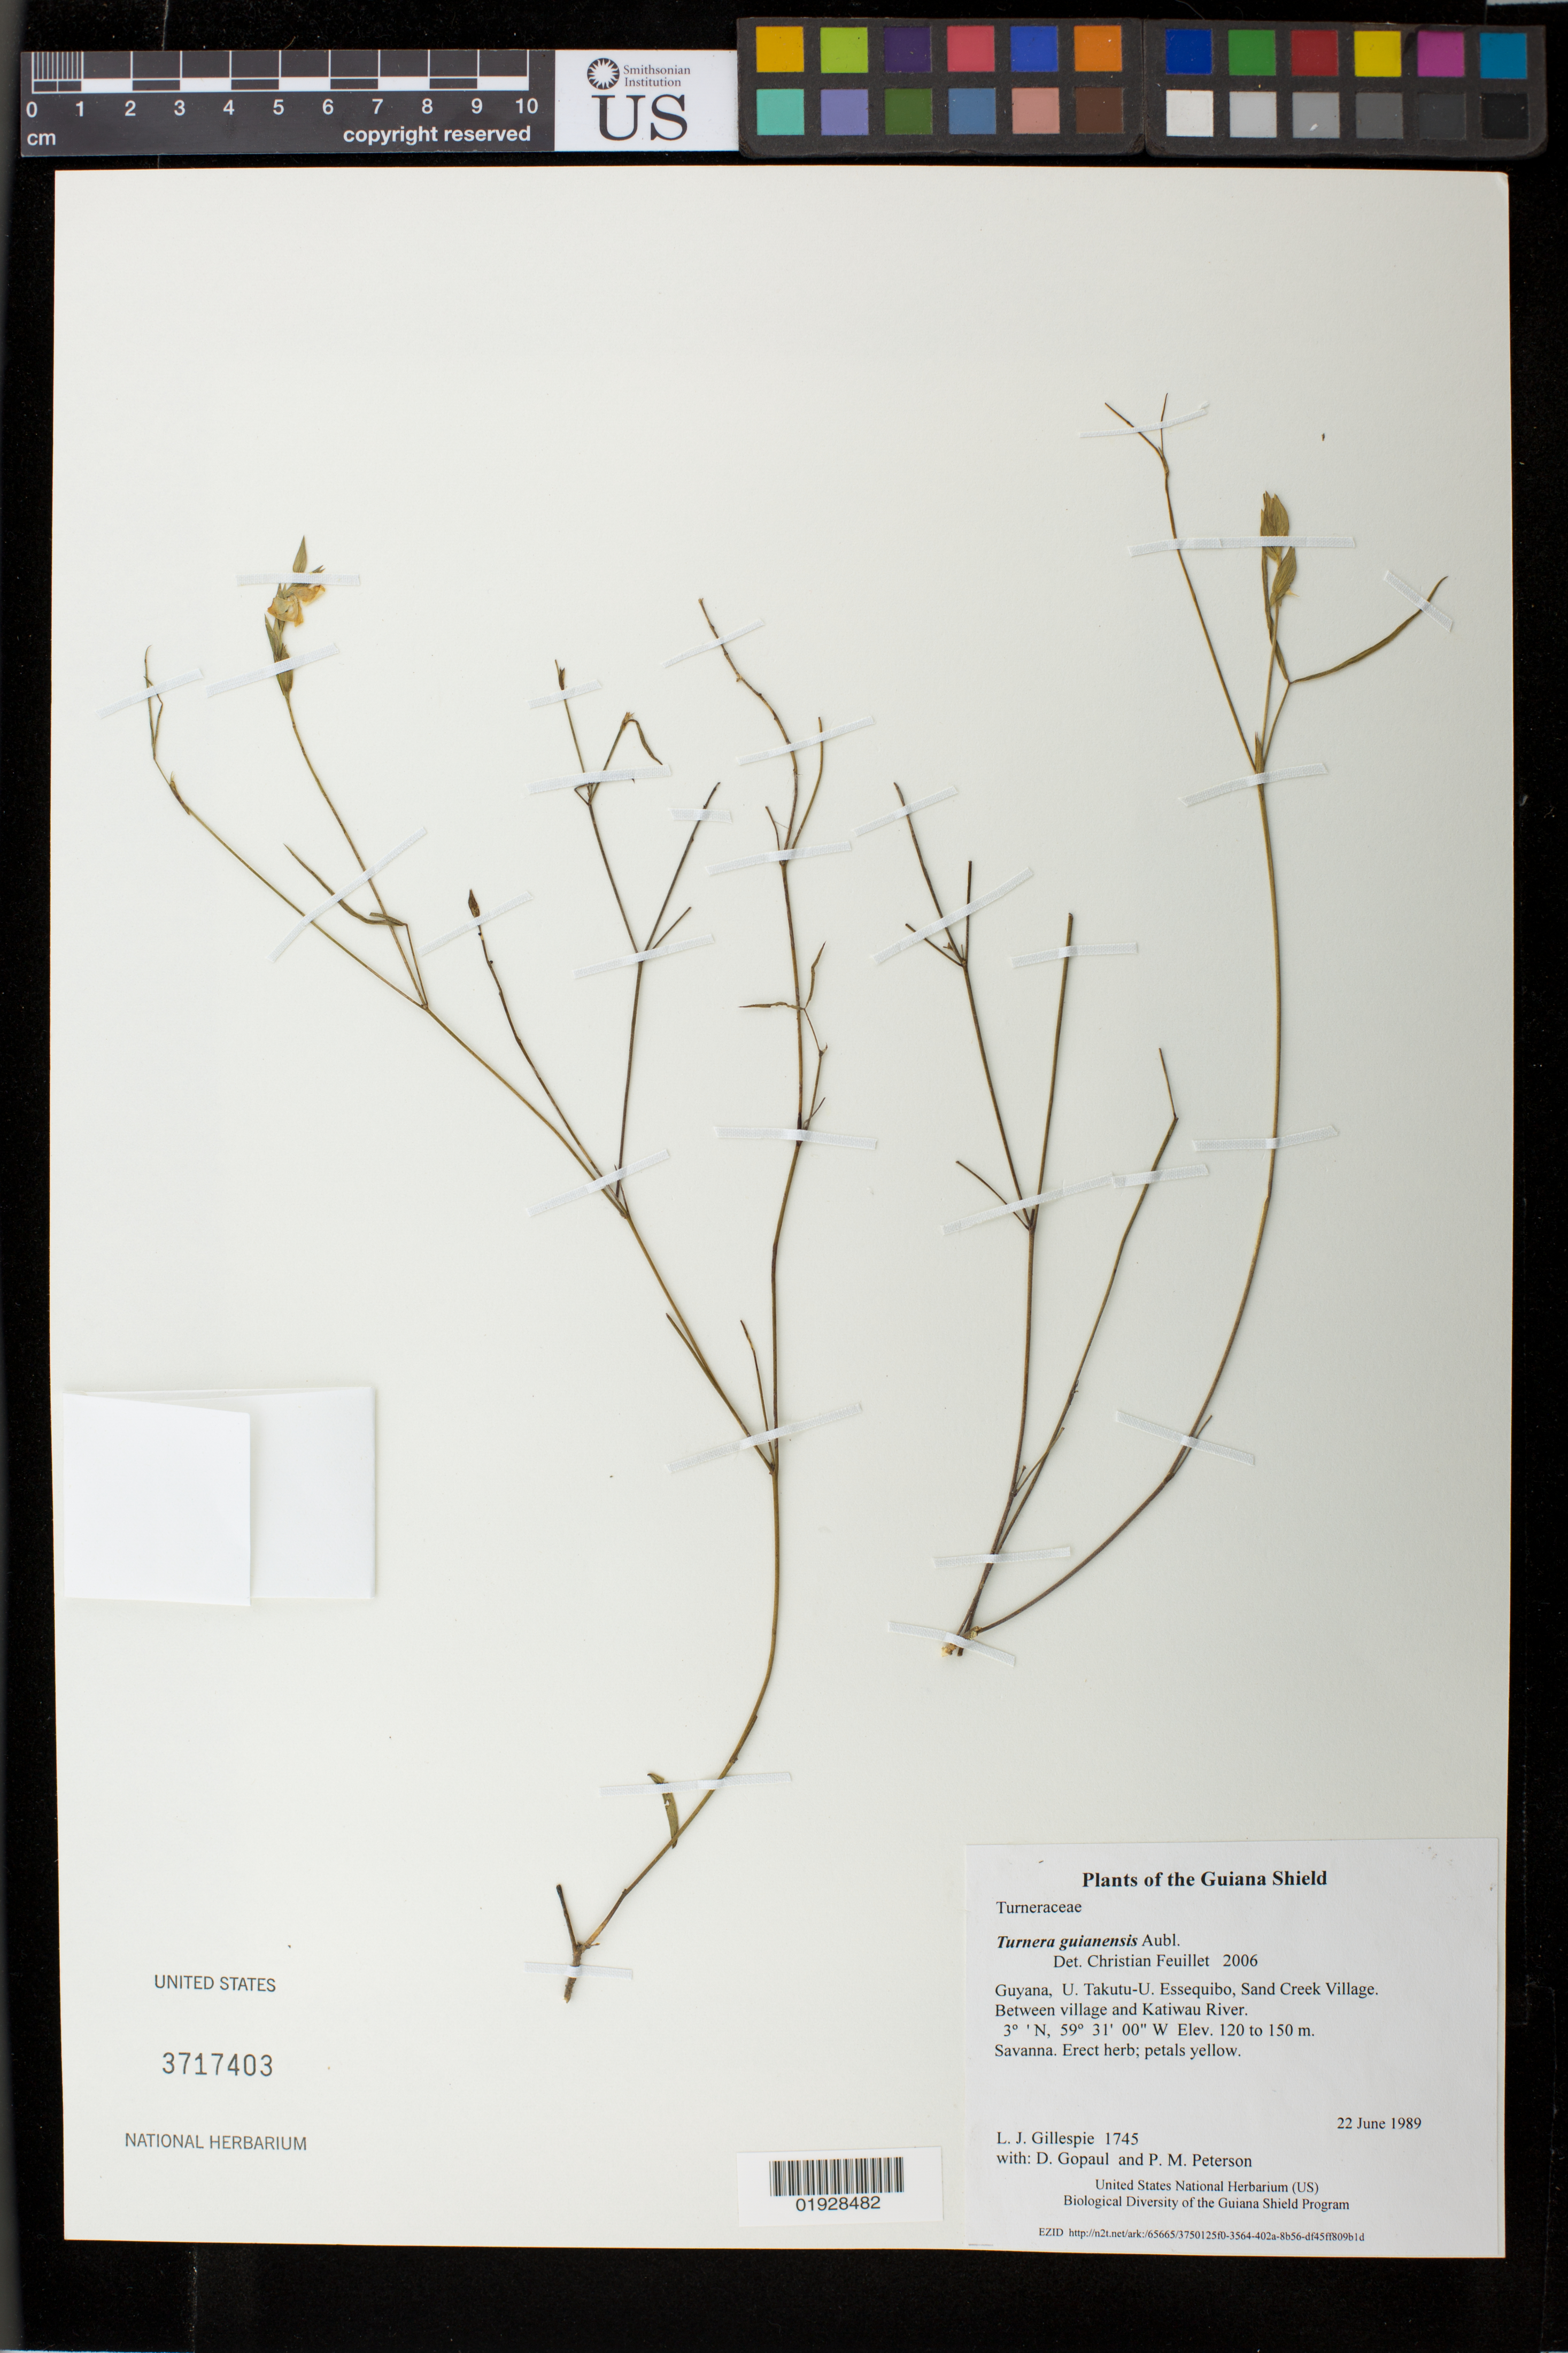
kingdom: Plantae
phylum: Tracheophyta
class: Magnoliopsida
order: Malpighiales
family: Turneraceae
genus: Turnera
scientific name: Turnera guianensis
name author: Aubl.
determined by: Feuillet, C.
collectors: L. J. Gillespie, D. Gopaul & P. M. Peterson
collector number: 1745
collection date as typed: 22 June 1989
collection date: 1989-06-22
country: Guyana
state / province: U. Takutu-U. Essequibo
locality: Sand Creek Village. Between village and Katiwau River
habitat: Savanna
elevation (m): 120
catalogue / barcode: US 3717403